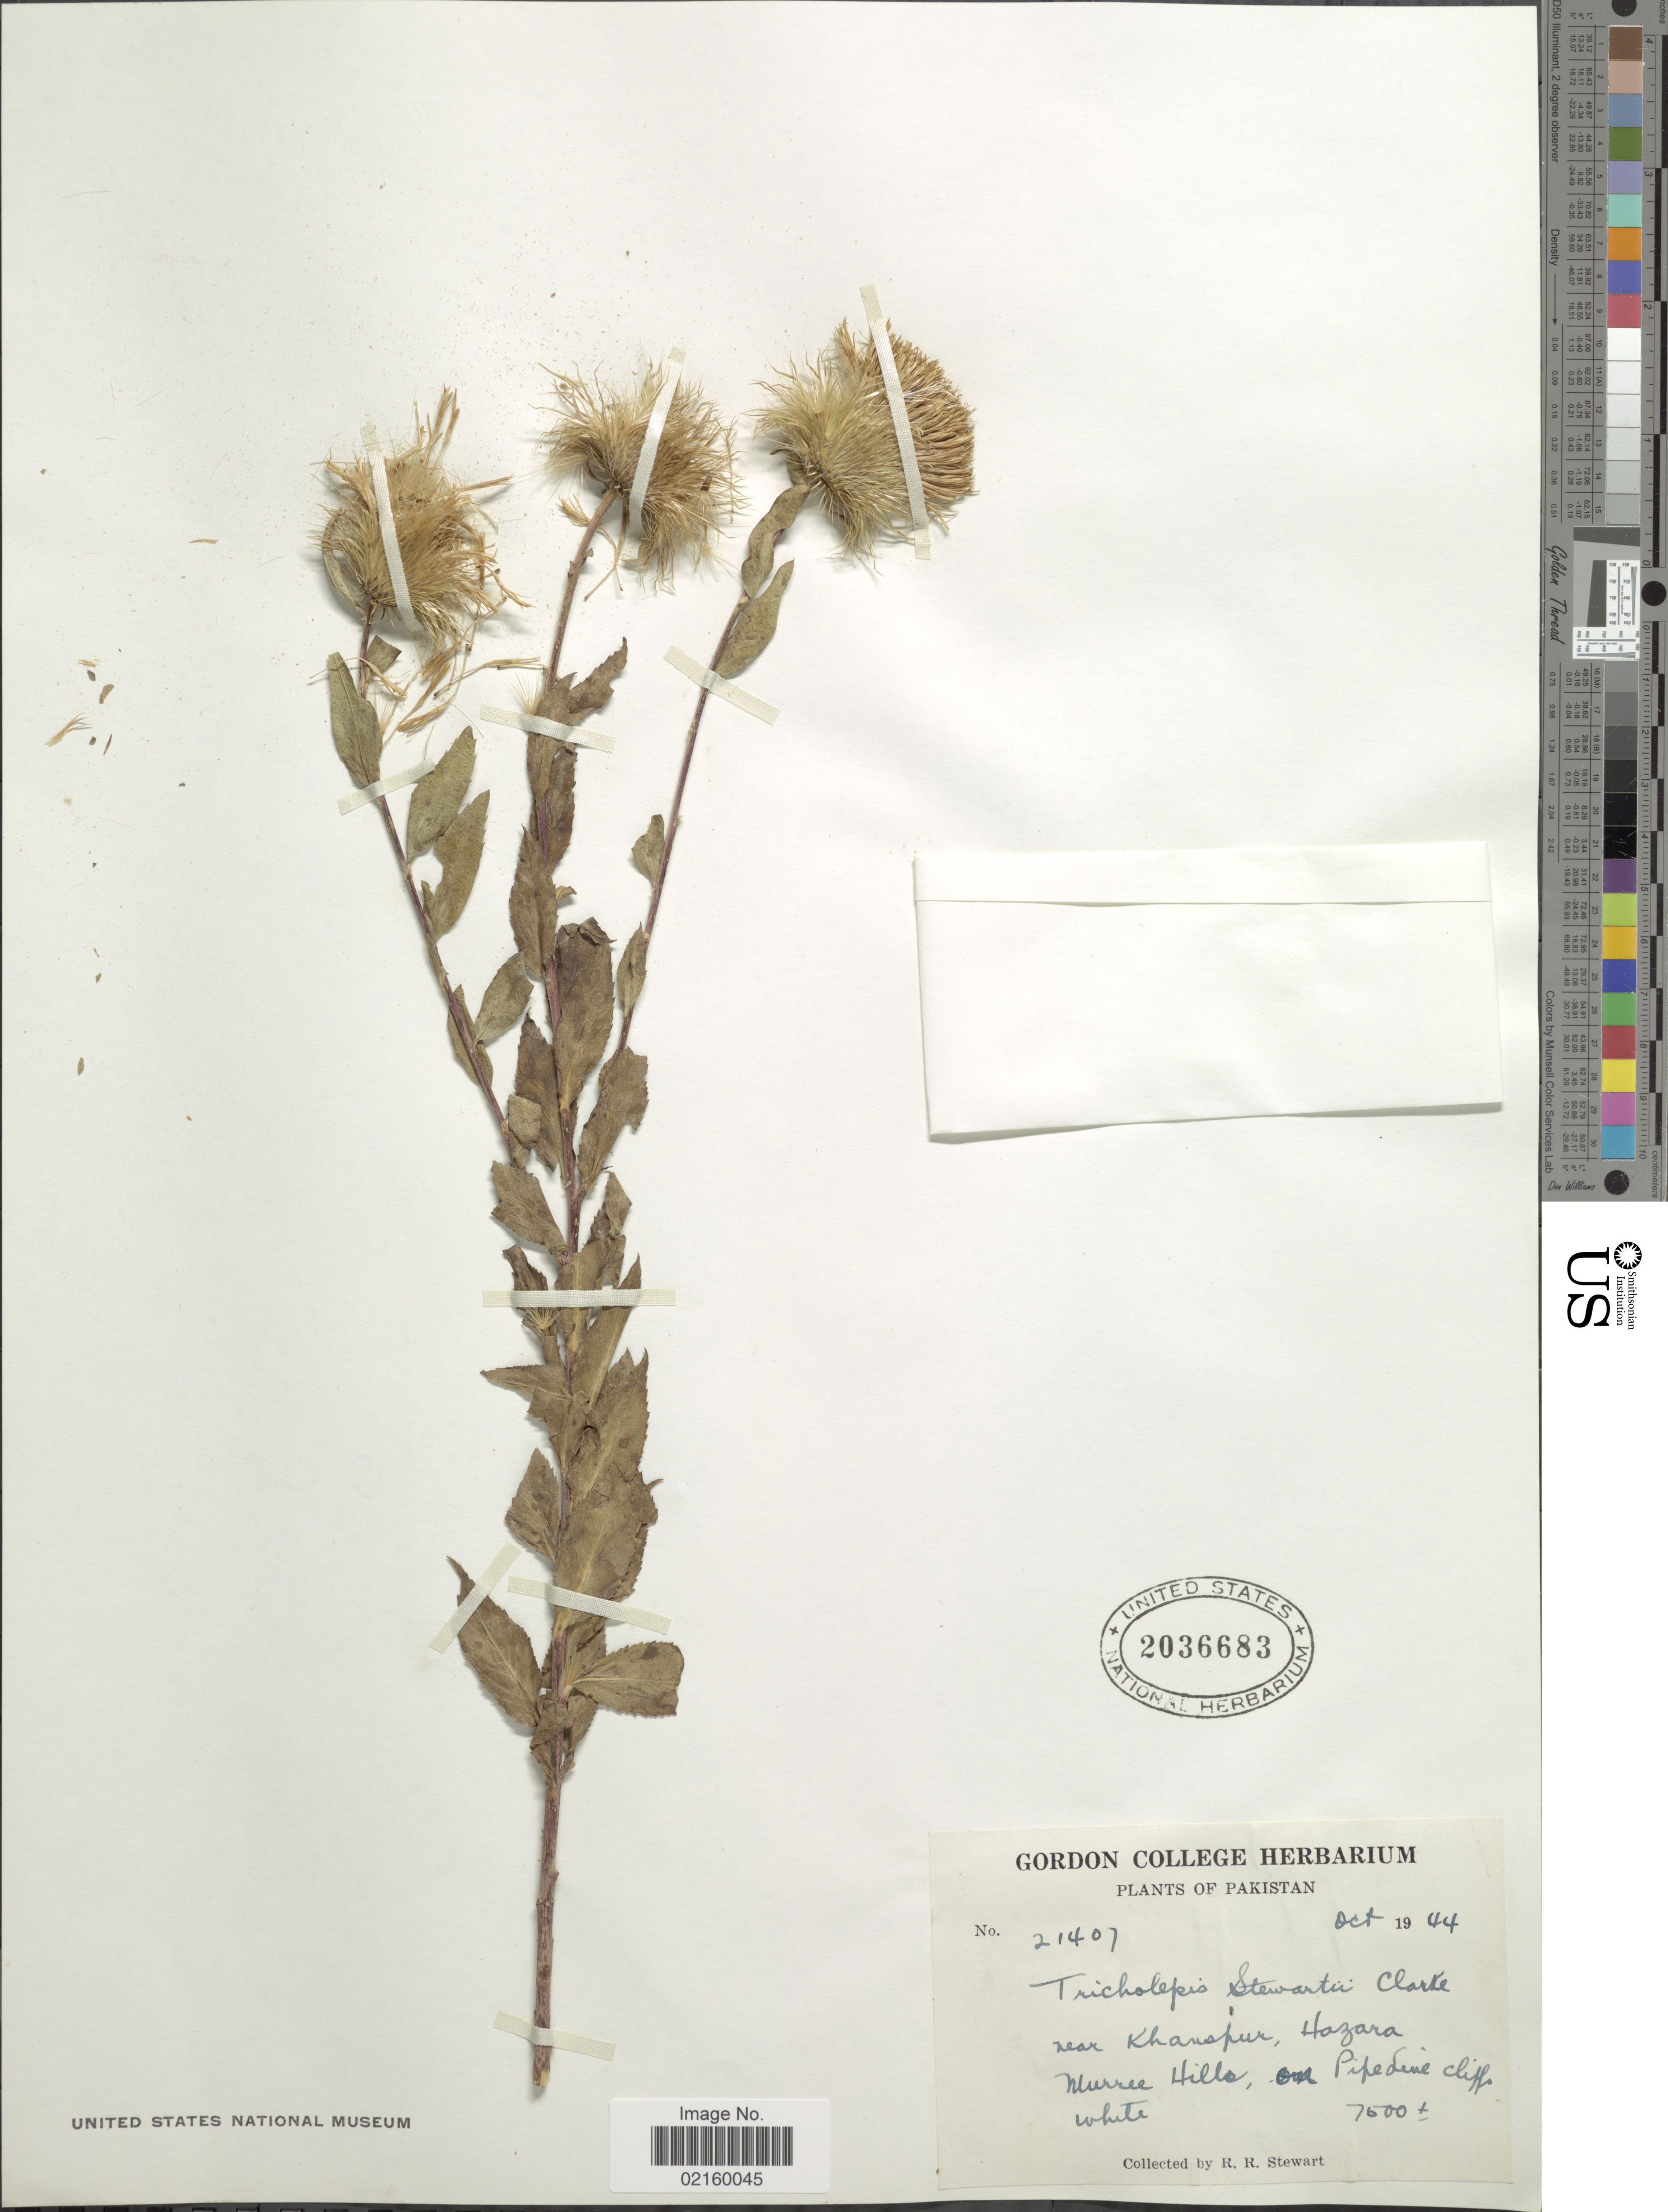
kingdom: Plantae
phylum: Tracheophyta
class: Magnoliopsida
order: Asterales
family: Asteraceae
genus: Tricholepis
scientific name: Tricholepis stewartei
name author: C.B. Clarke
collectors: R. R. Stewart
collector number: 21407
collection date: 1944-10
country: Pakistan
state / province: Khyber Pakhtunkhwa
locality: Near Khanspur, Hazara, Murree Hills, on Pipe Line cliffs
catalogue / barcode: US 2036683